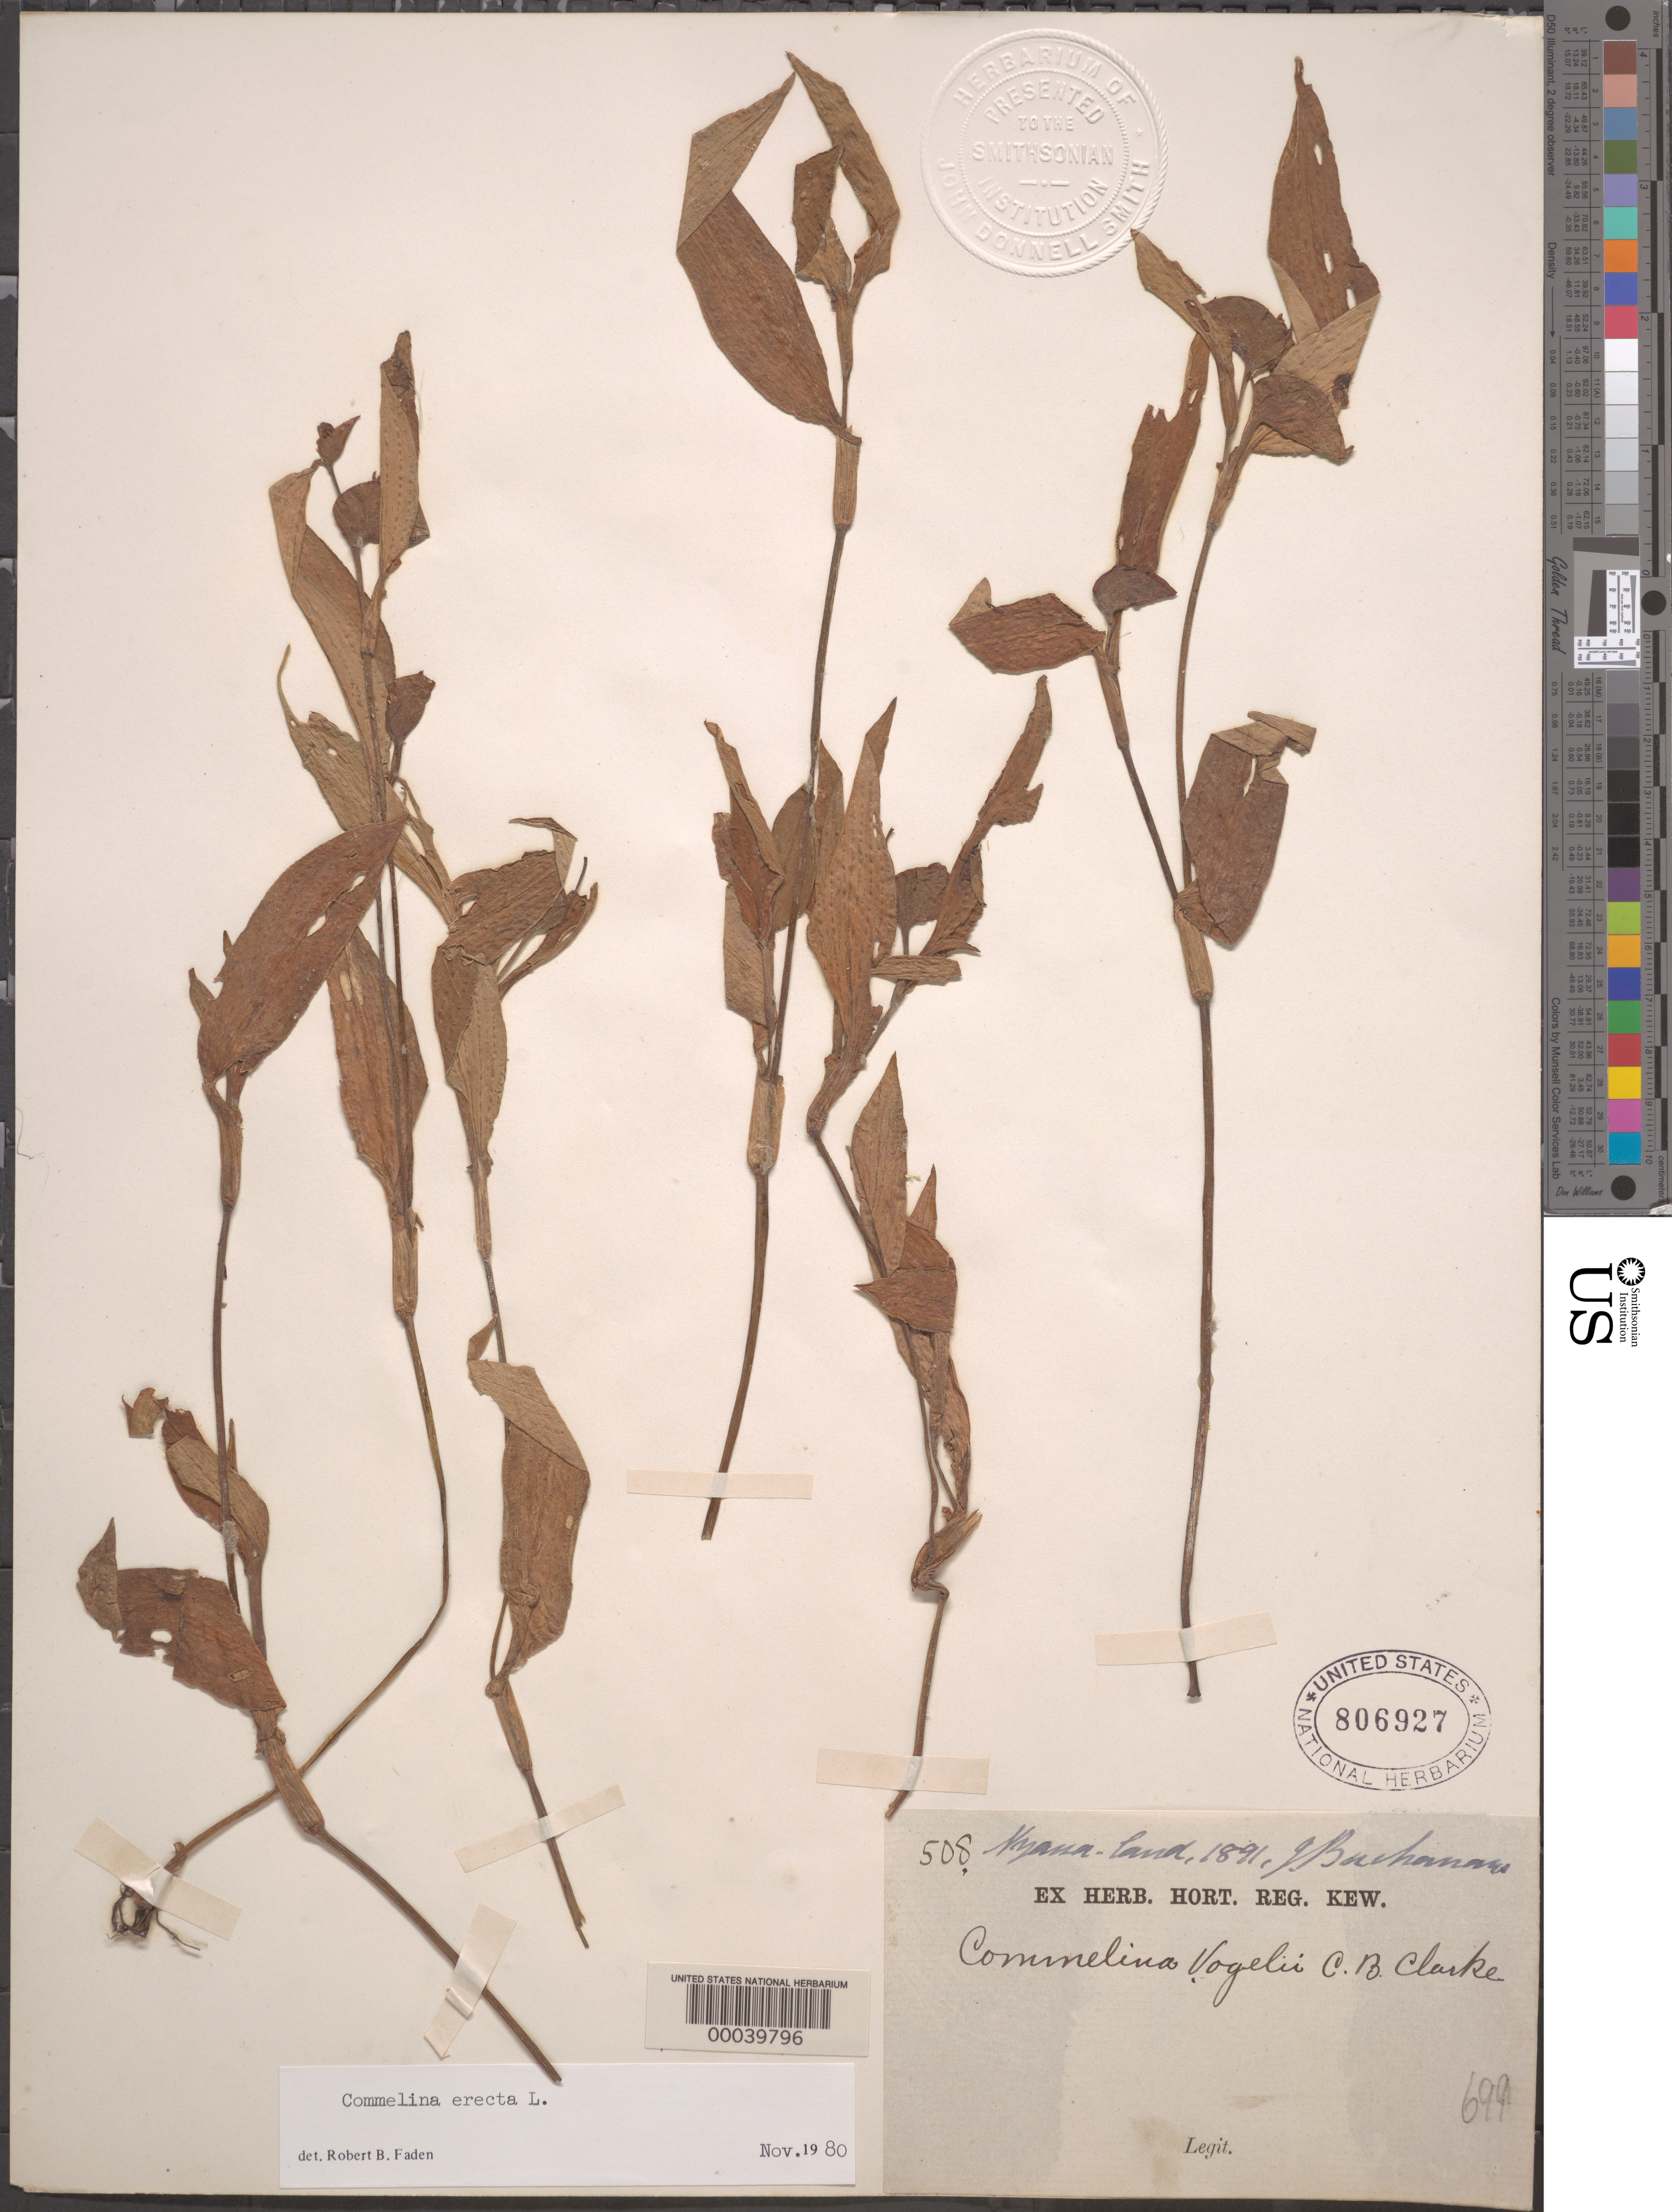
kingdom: Plantae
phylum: Tracheophyta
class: Liliopsida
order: Commelinales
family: Commelinaceae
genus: Commelina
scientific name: Commelina erecta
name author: L.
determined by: Faden, Robert B., (US), Smithsonian Institution - National Museum of Natural History (UNITED STATES)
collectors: J. Buchanan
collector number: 508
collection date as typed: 1891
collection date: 1891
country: Malawi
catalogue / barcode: US 806927